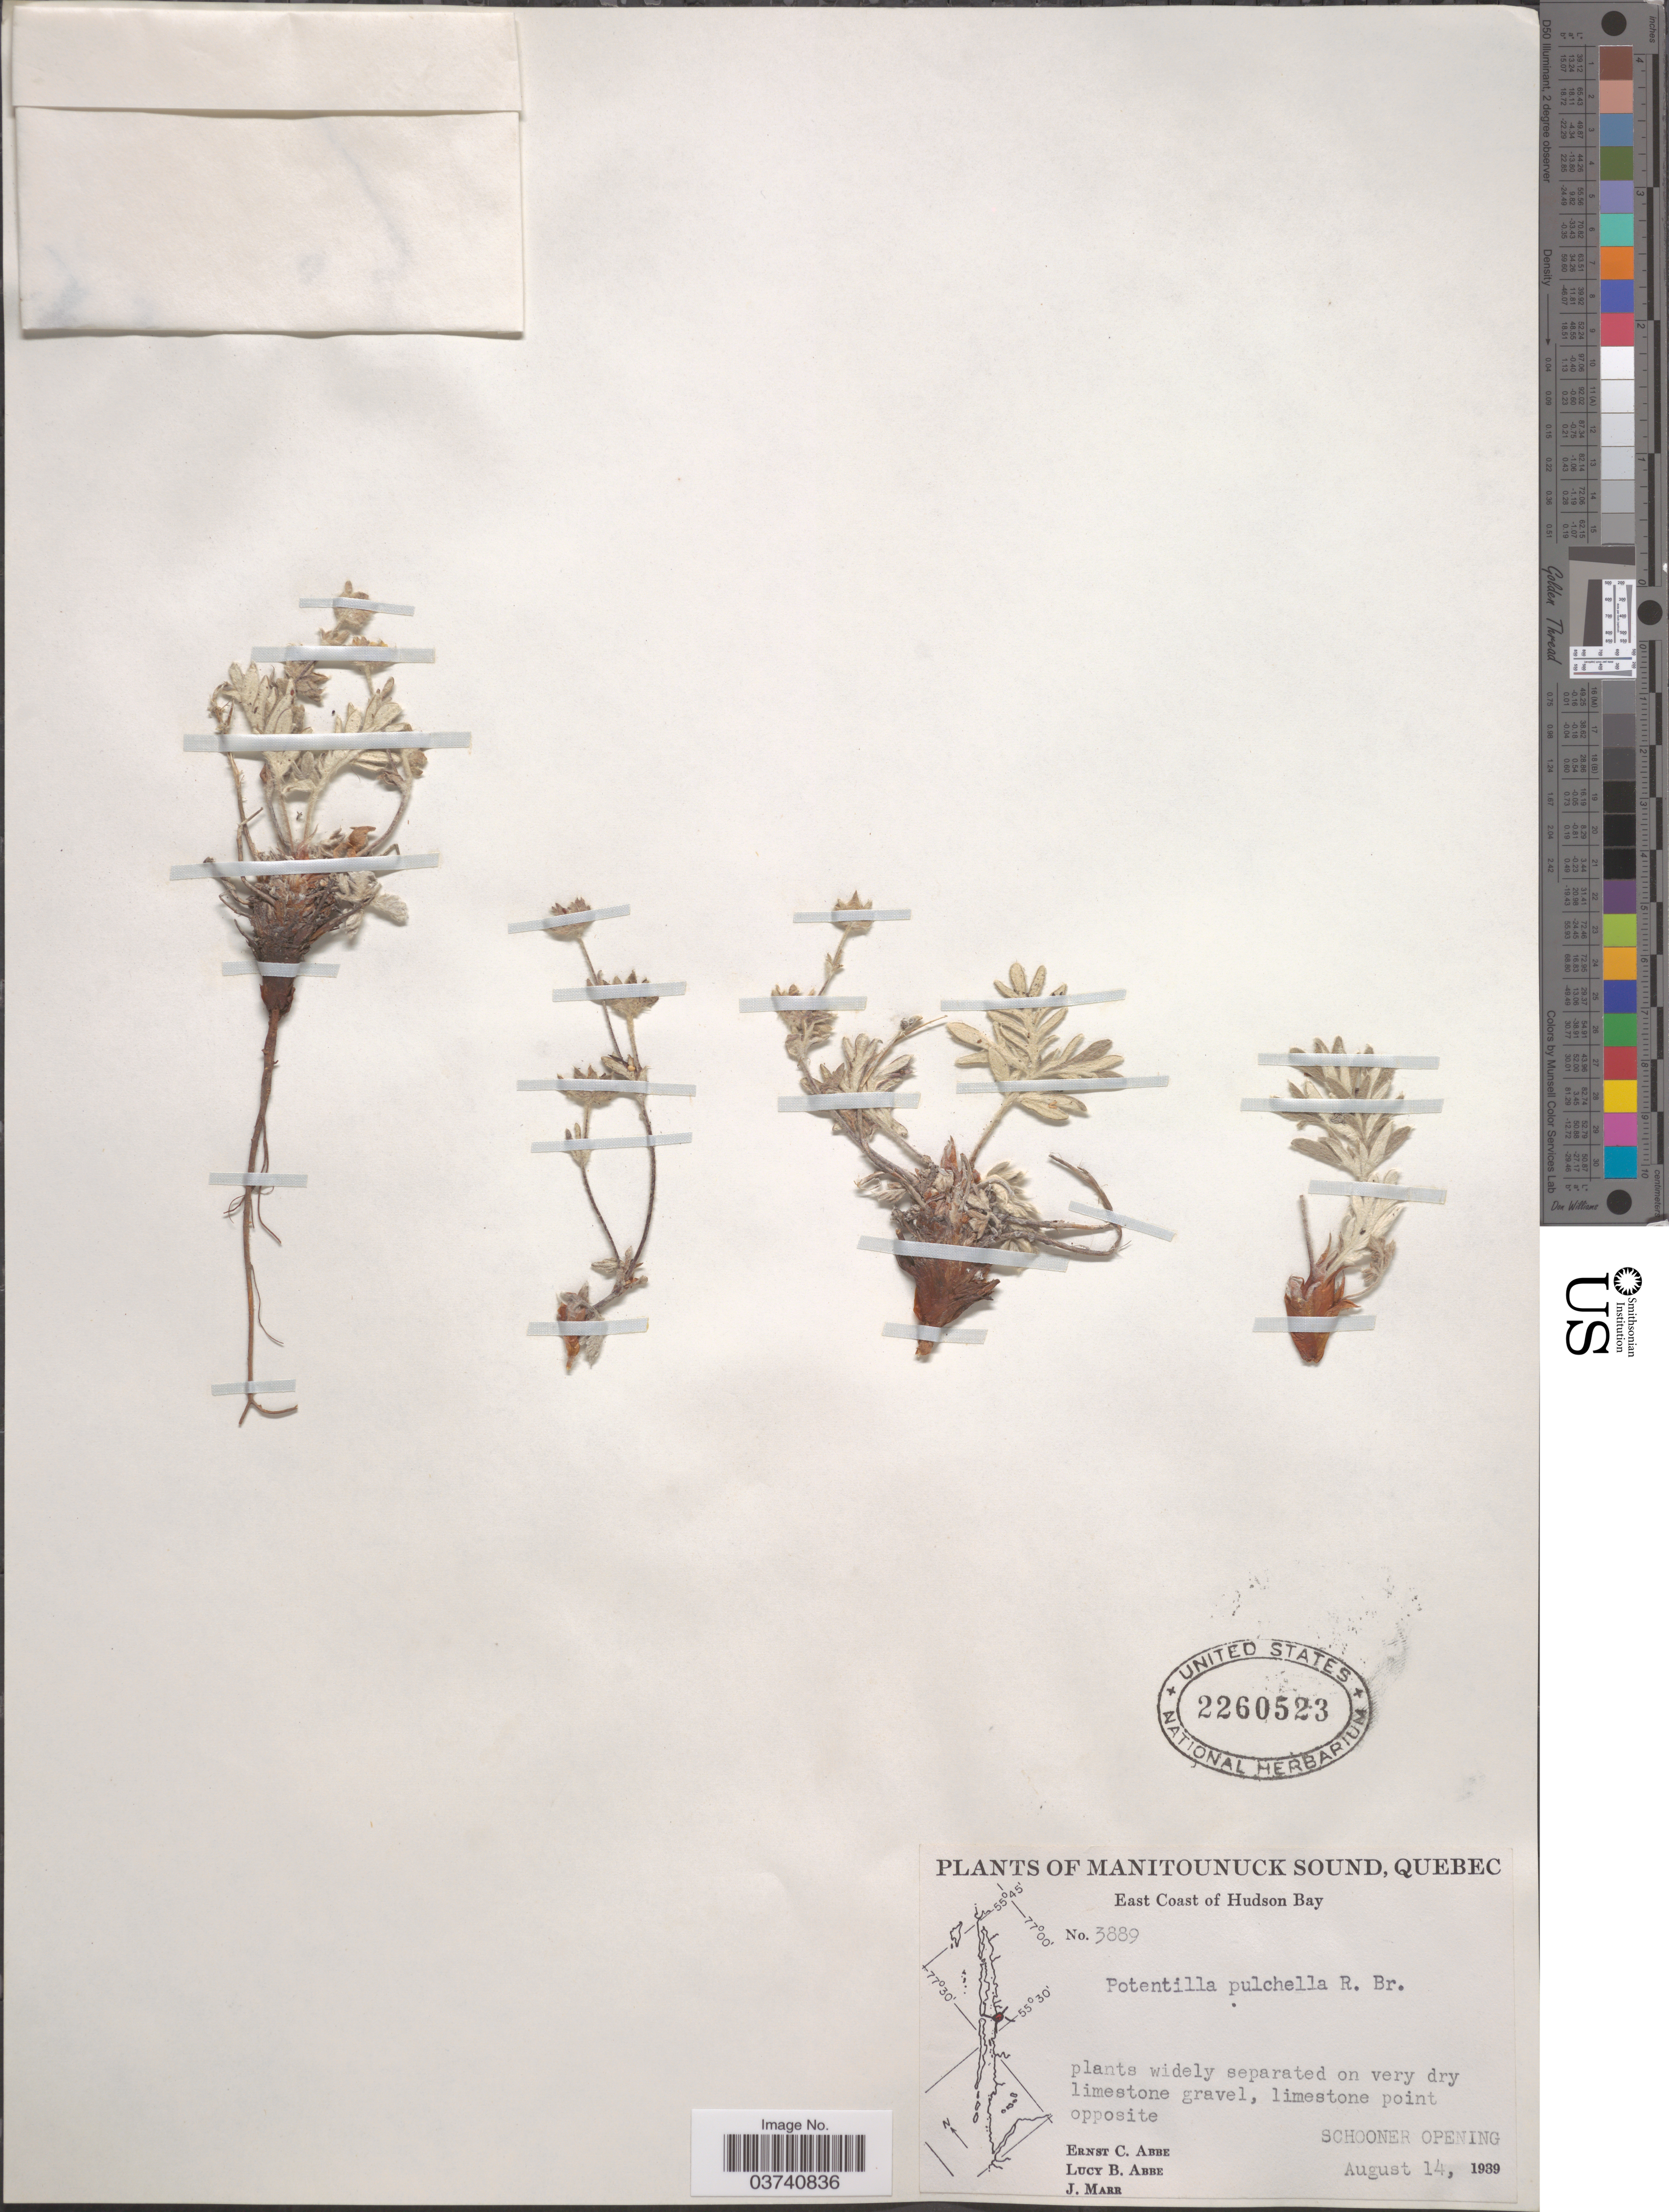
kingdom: Plantae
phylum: Tracheophyta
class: Magnoliopsida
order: Rosales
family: Rosaceae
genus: Potentilla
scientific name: Potentilla pulchella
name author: R. Br.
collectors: E. C. Abbe, L. B. Abbe & J. Marr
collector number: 3889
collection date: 1939-08-14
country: Canada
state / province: Quebec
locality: Manitounuck Sound. East Coast of Hudson Bay. Schooner Opening.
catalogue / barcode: US 2260523